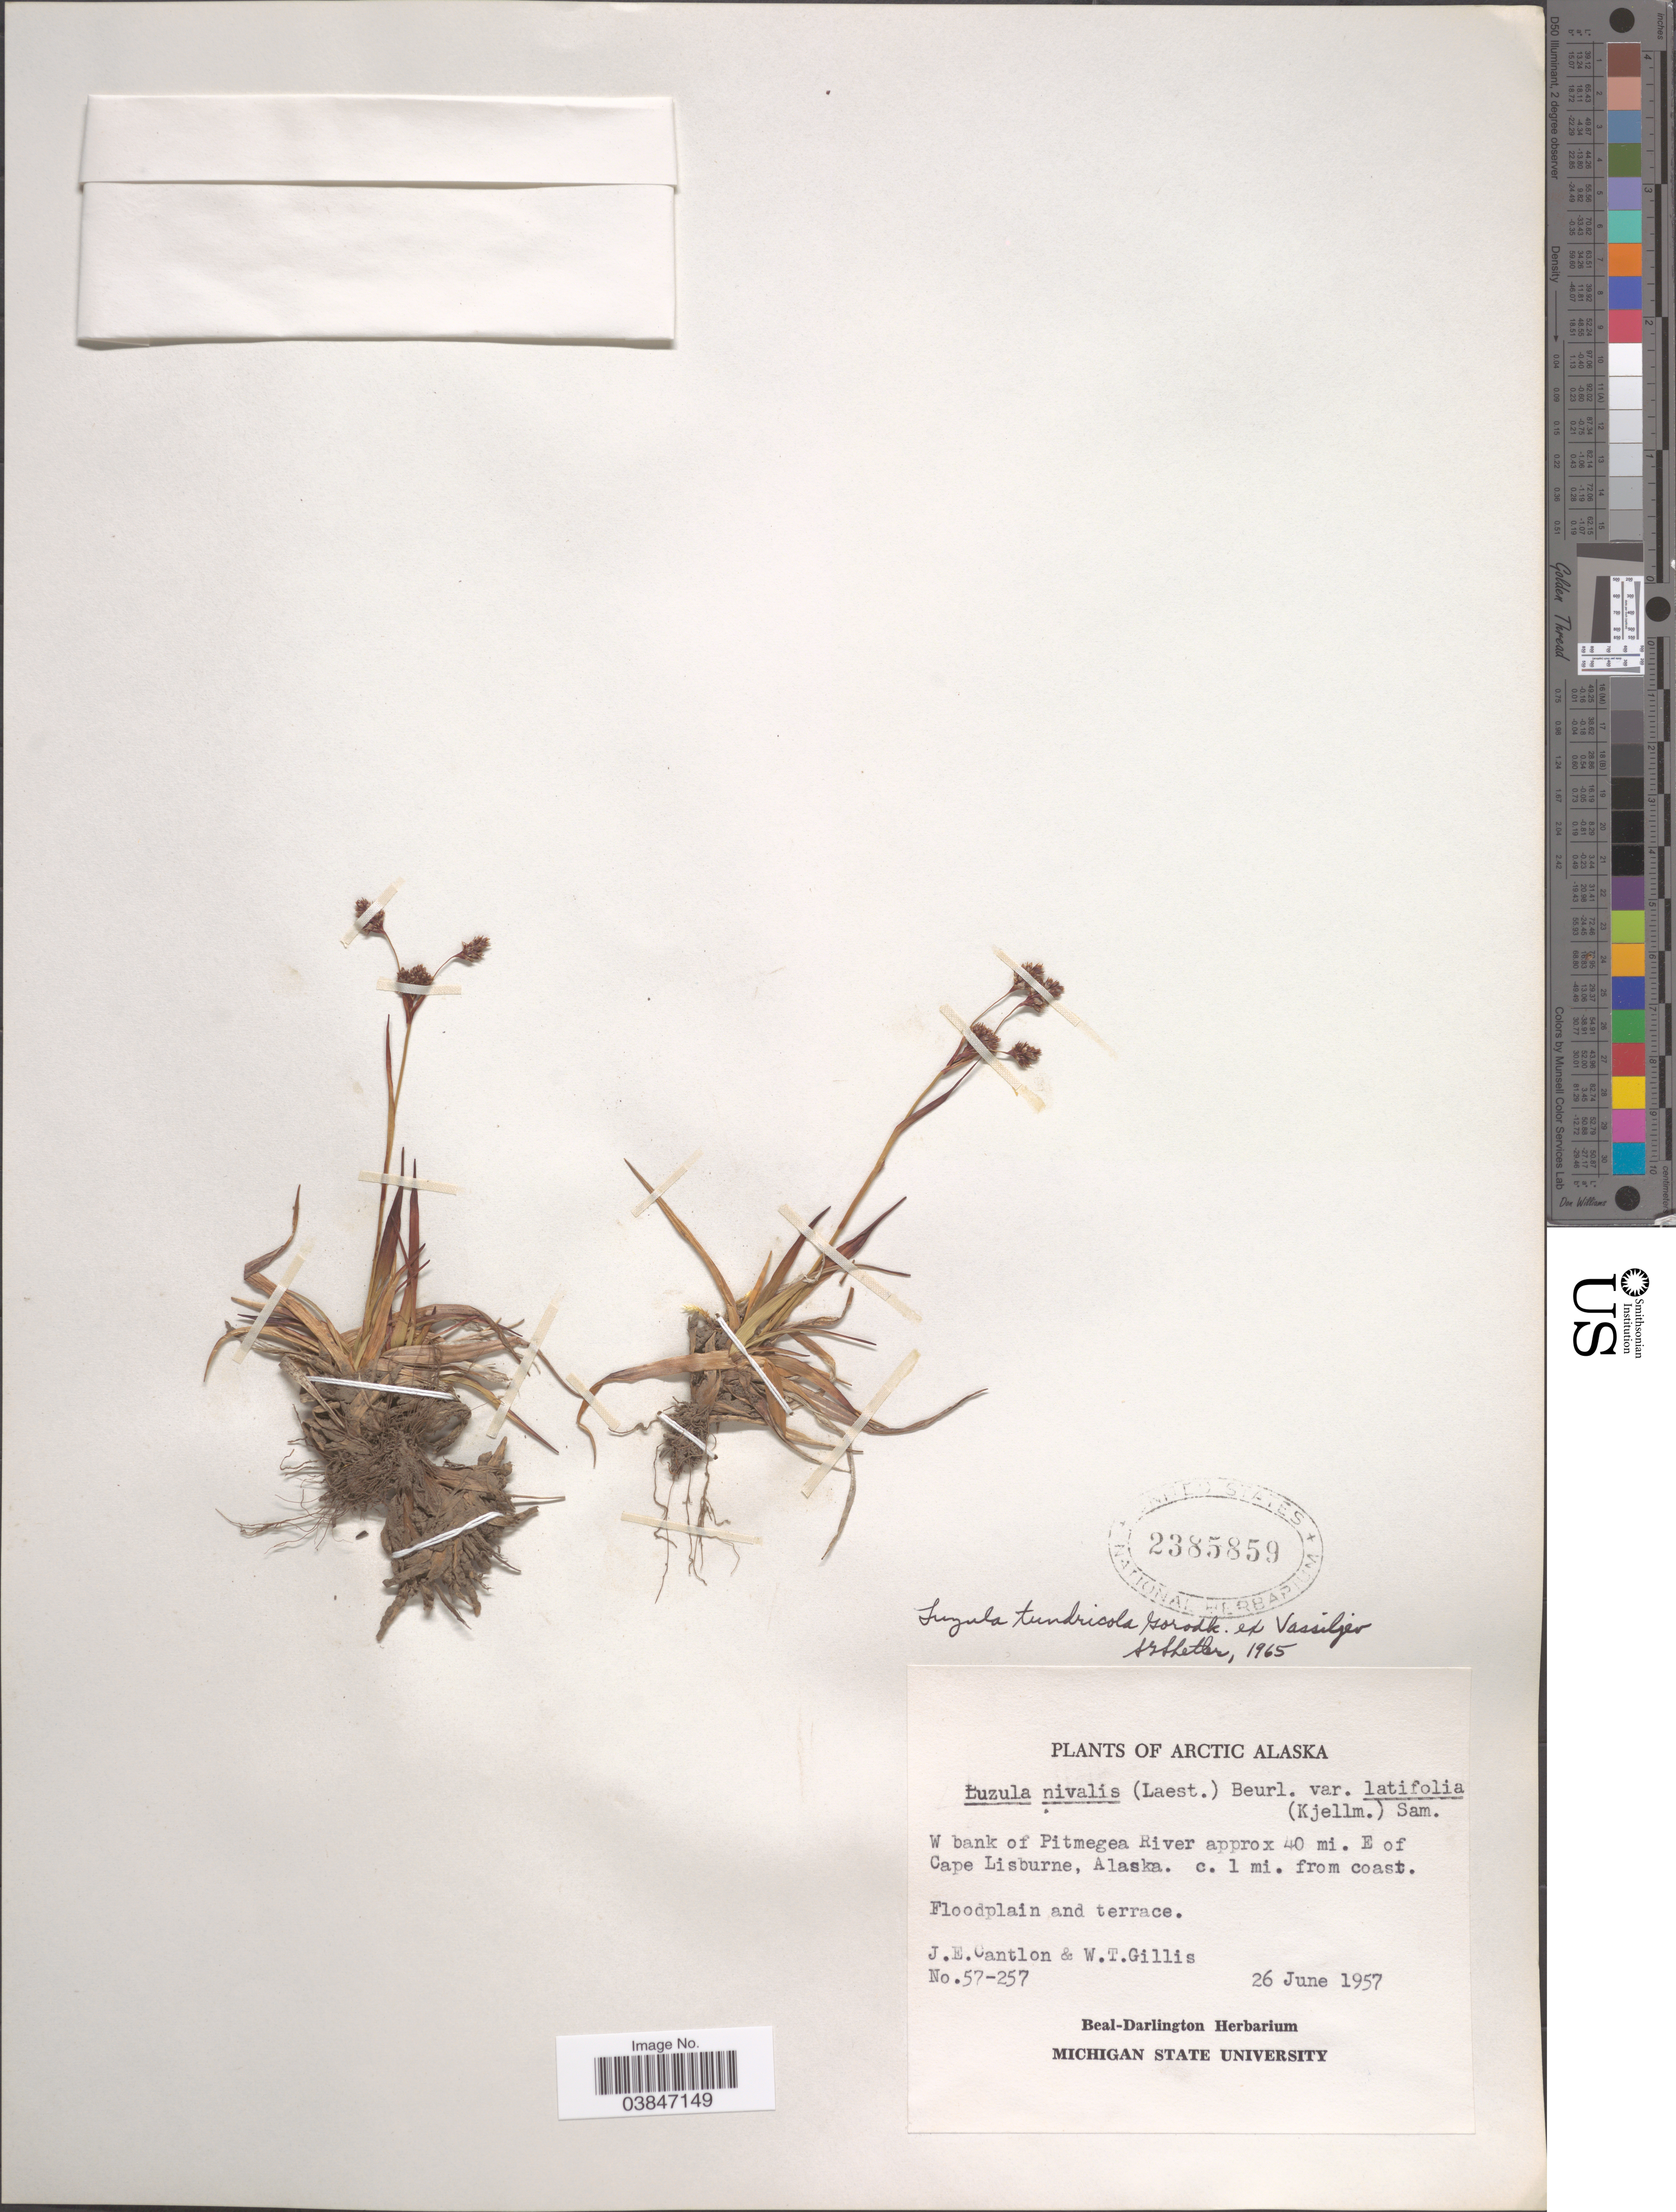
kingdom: Plantae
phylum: Tracheophyta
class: Liliopsida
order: Poales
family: Juncaceae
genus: Luzula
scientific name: Luzula tundricola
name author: (Gorodkov) V. Vassil.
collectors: J. Cantlon & W. T. Gillis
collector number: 57-257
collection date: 1957-06-26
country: United States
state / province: Alaska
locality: Arctic Alaska. W bank of Pitmegea River approx. 40 mi. E of Cape Lisburne. C. 1 mi. from coast.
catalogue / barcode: US 2385859